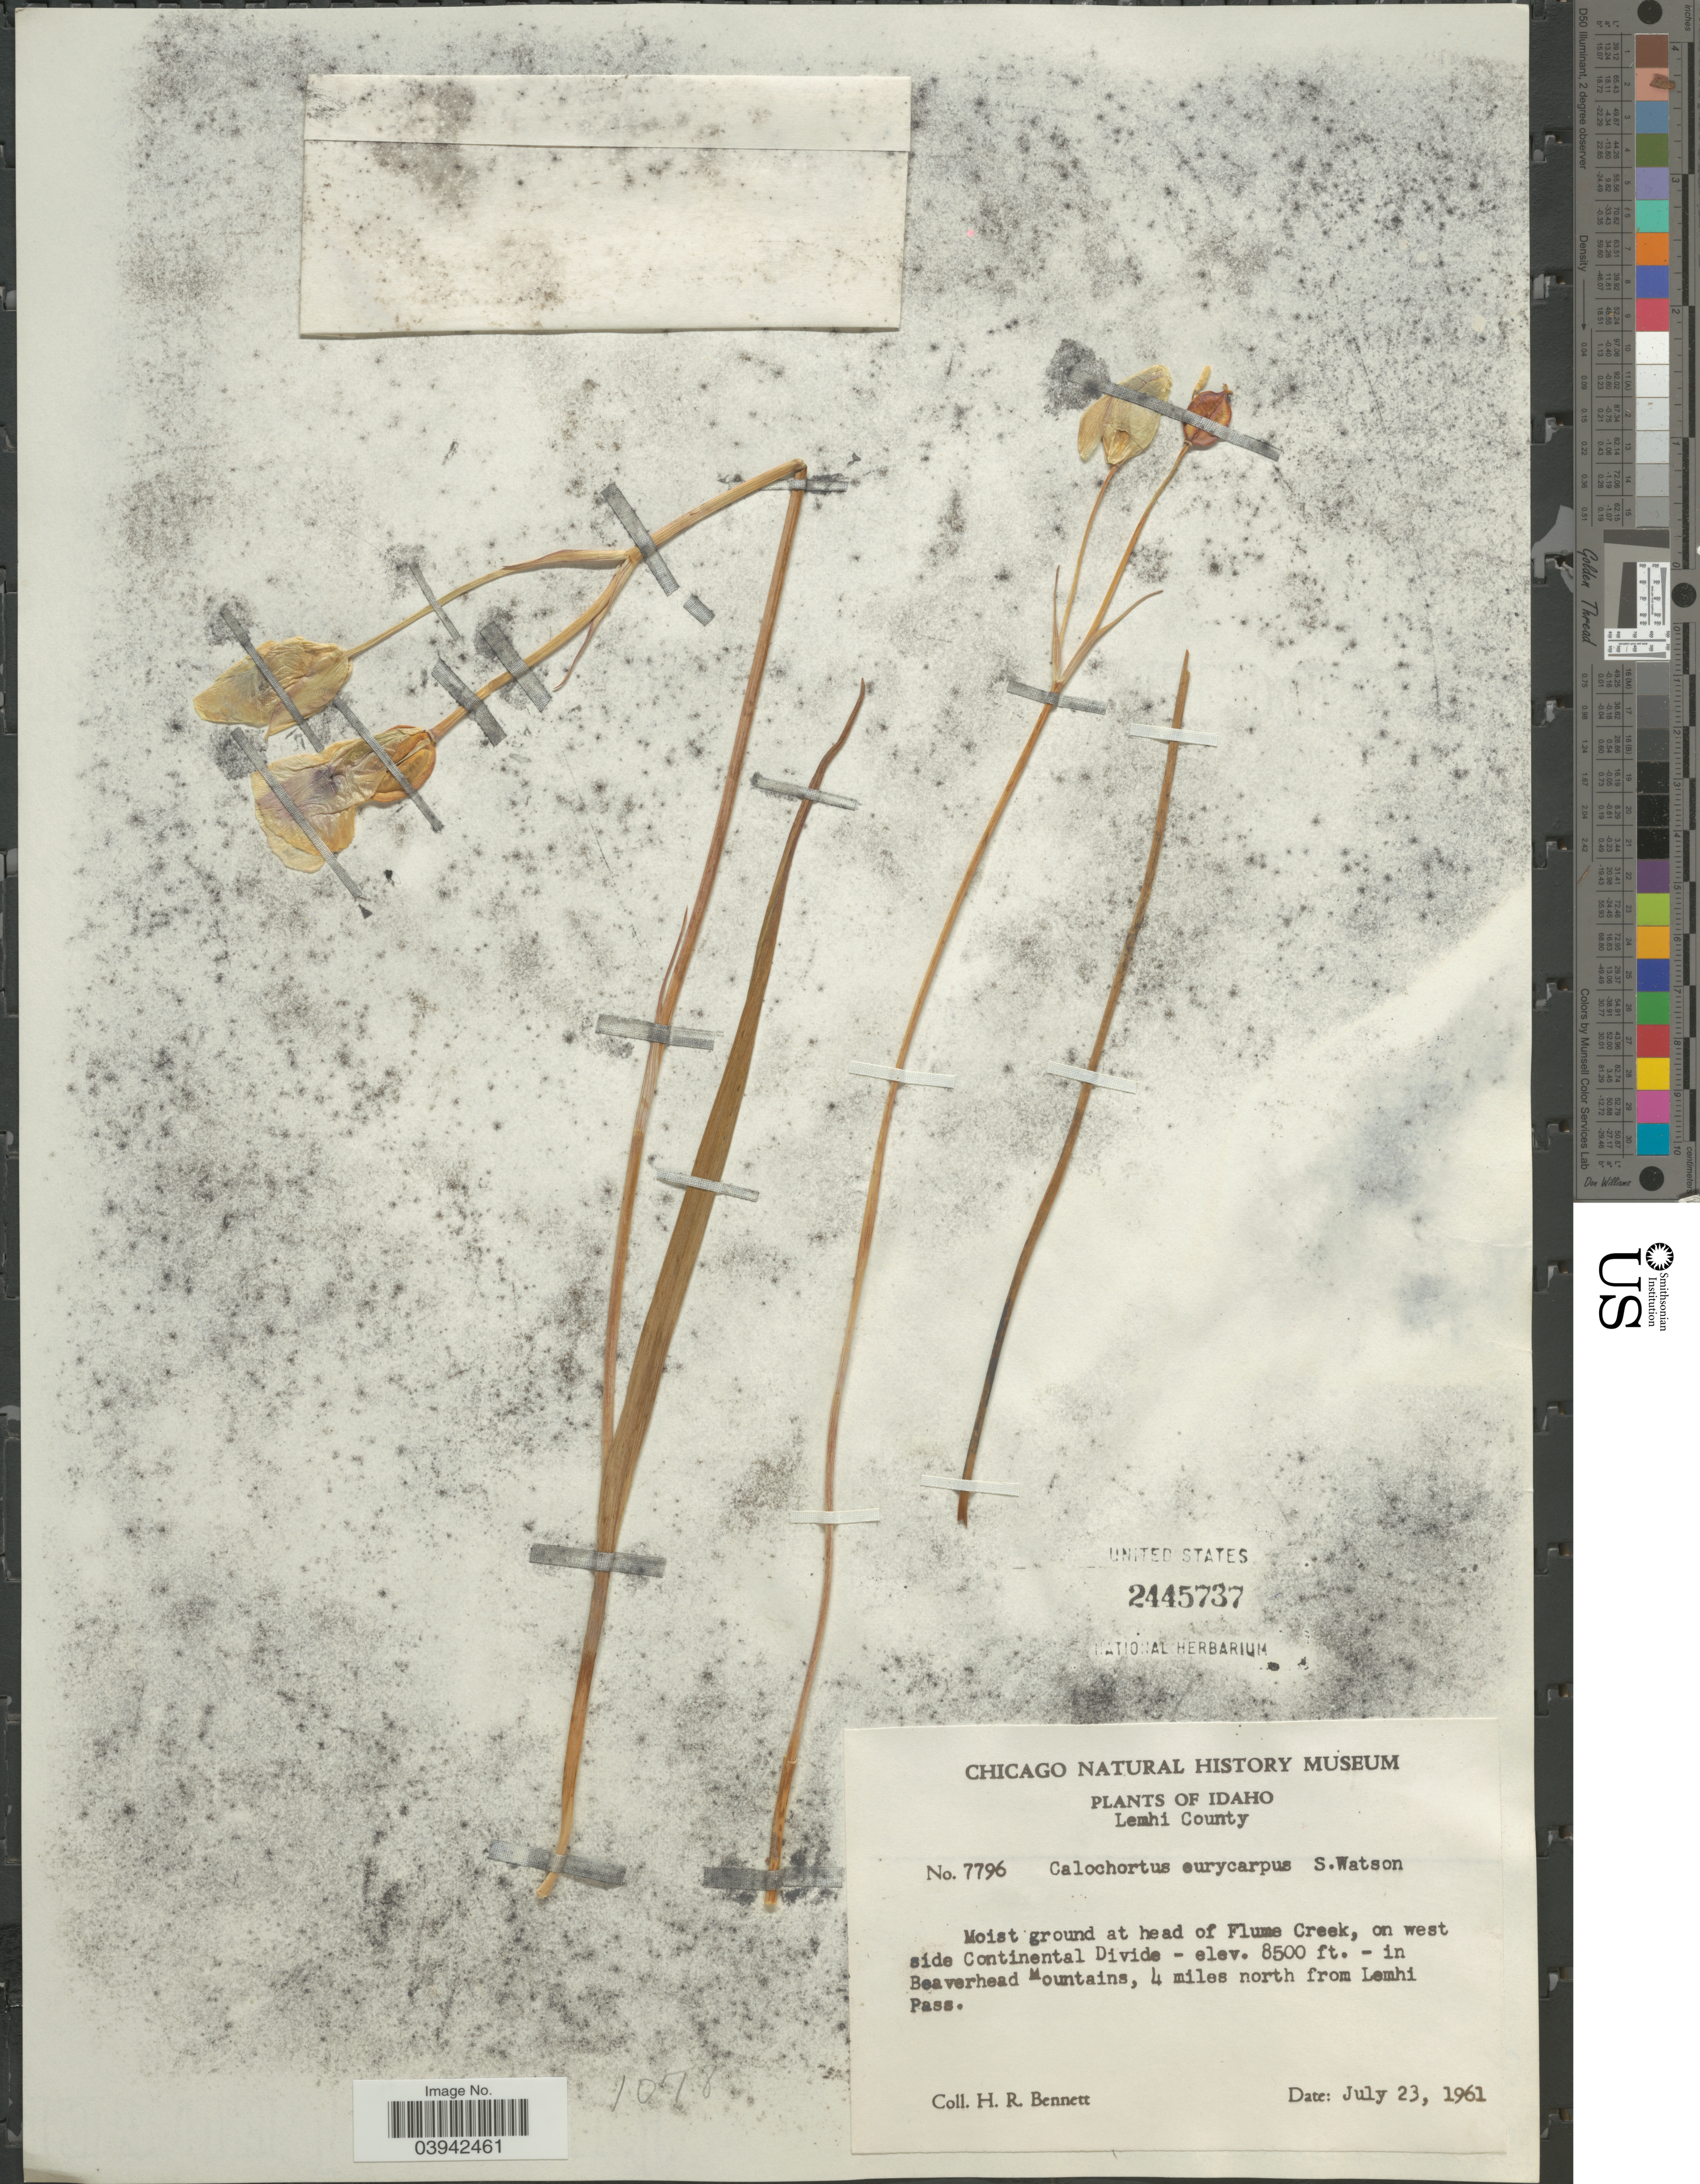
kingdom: Plantae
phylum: Tracheophyta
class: Liliopsida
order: Liliales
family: Liliaceae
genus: Calochortus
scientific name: Calochortus eurycarpus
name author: S. Watson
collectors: H. R. Bennett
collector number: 7796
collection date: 1961-07-23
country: United States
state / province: Idaho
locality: Lemhi County. Moist ground at head of Flume Creek, on west side Continental Divide- in Beaverhead Mountains, 4 miles north from Lemhi Pass.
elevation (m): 2591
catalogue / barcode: US 2445737